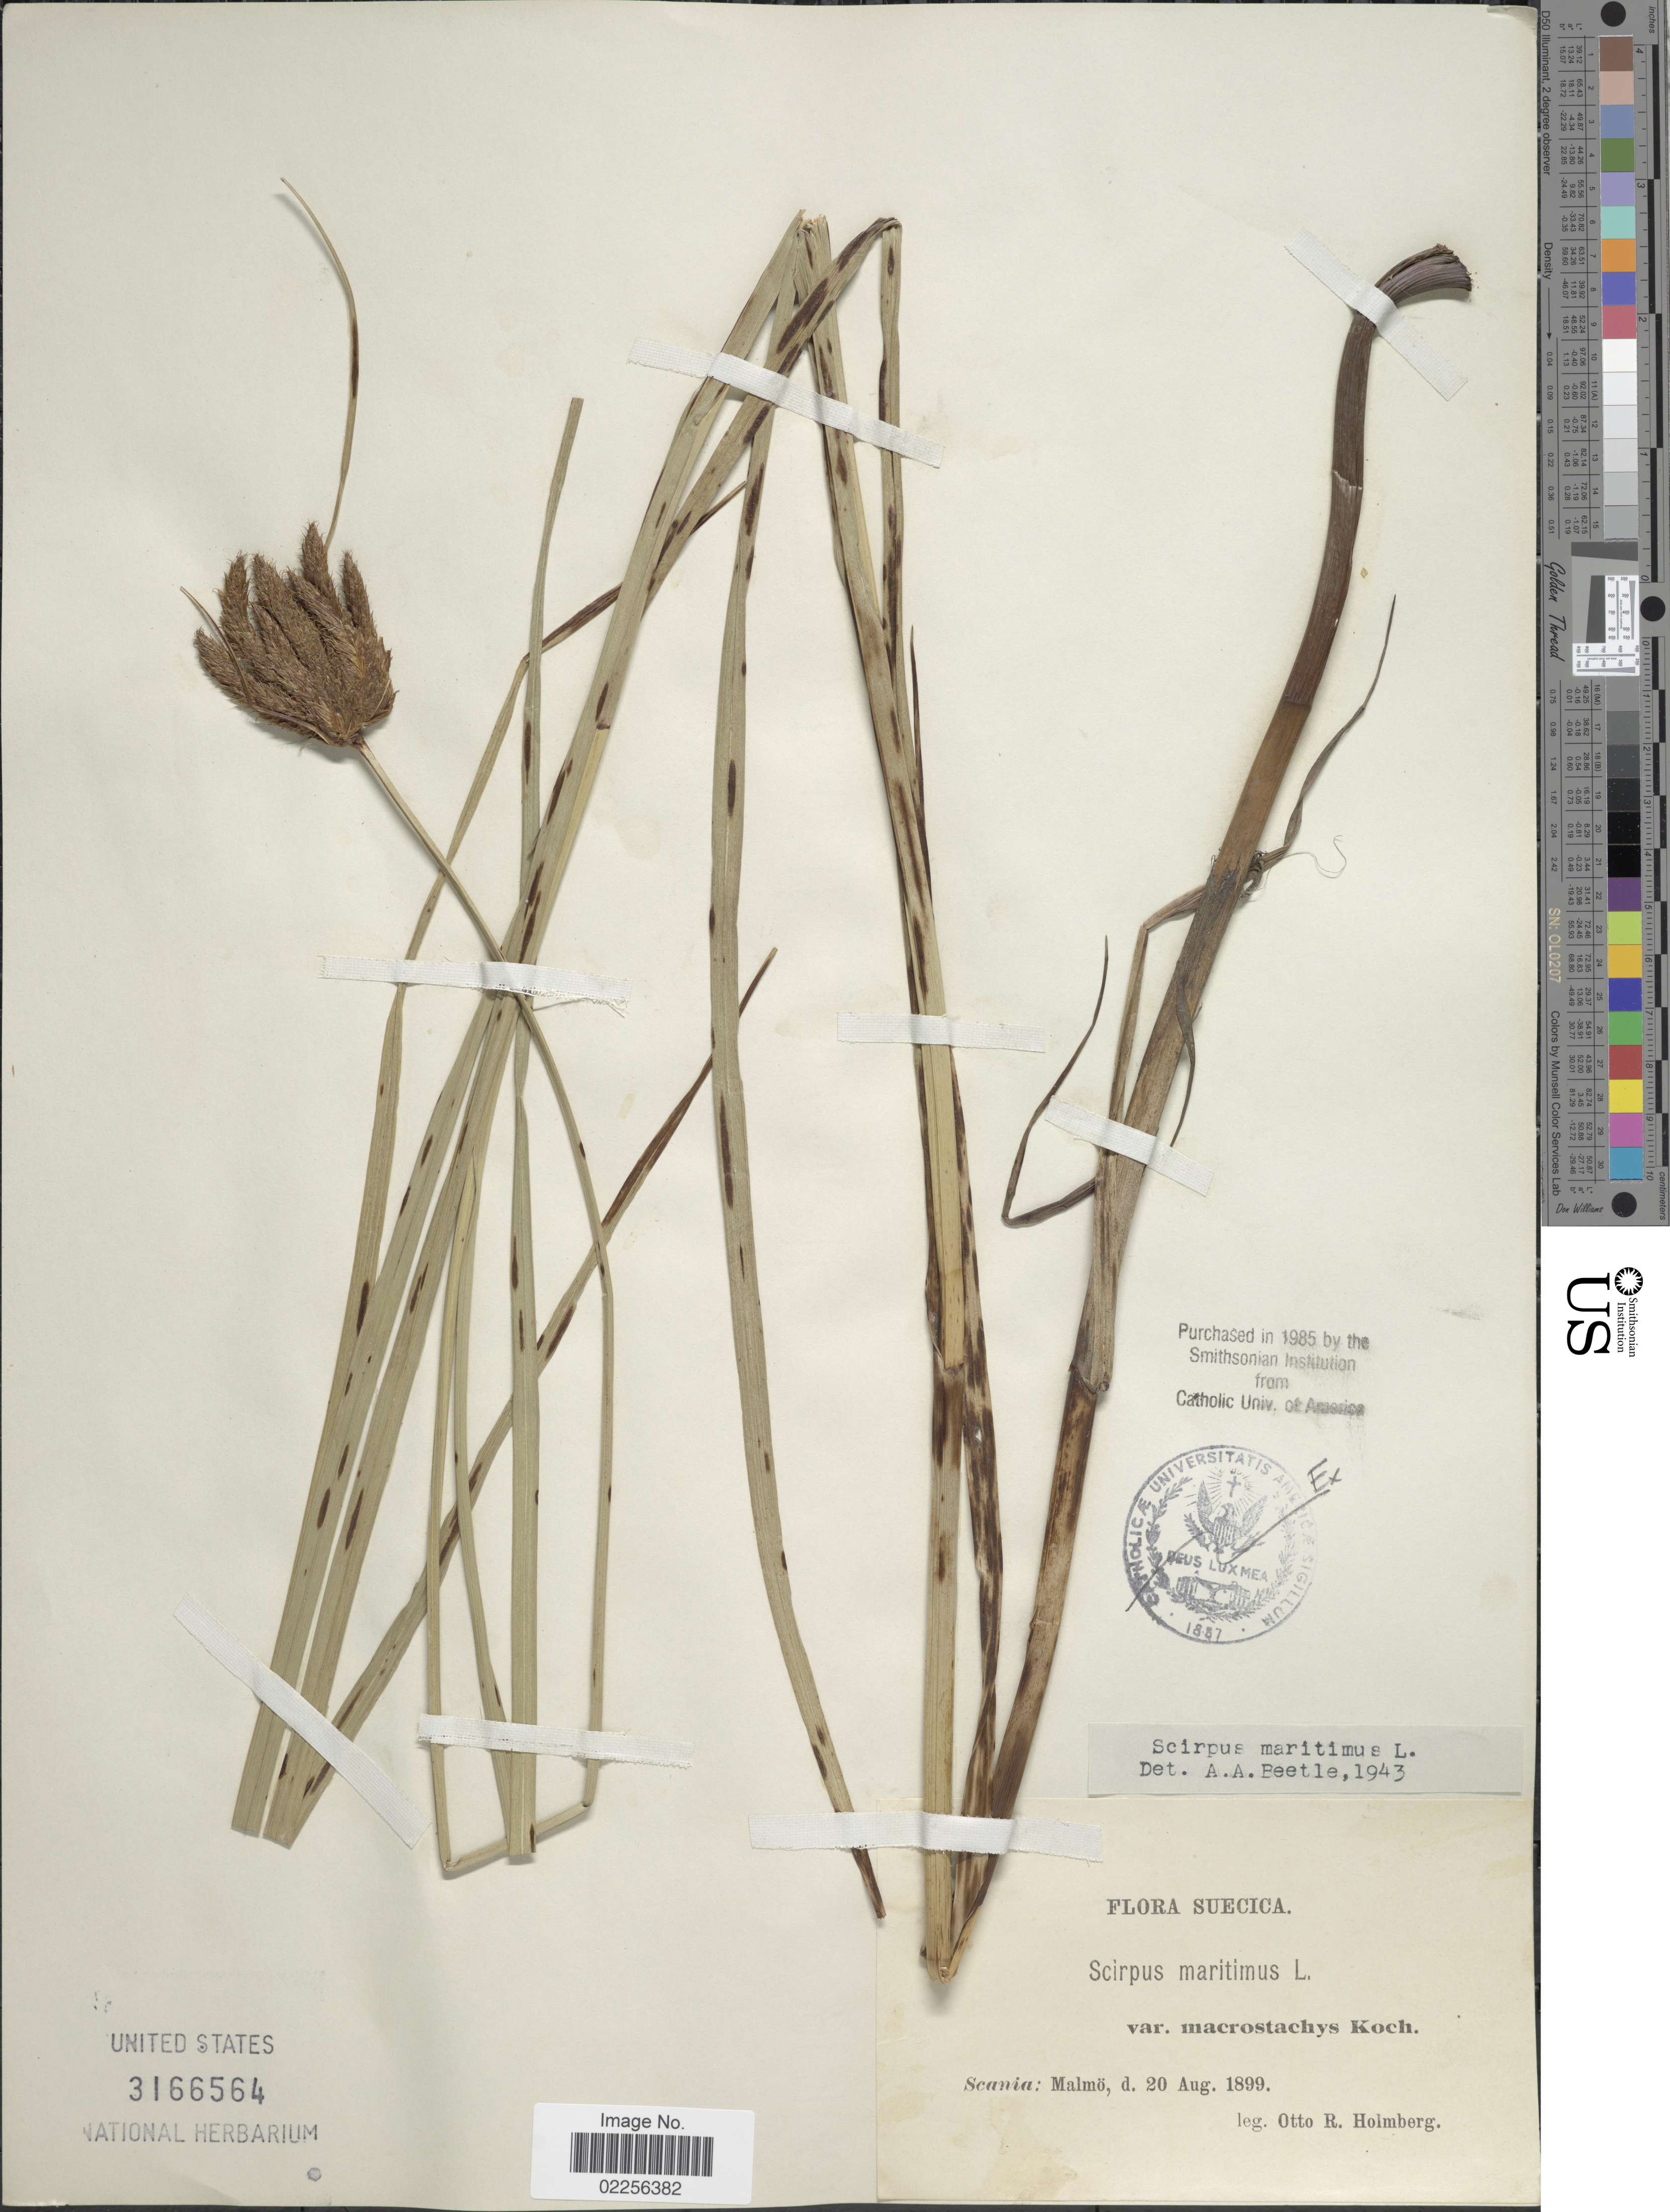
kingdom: Plantae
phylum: Tracheophyta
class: Liliopsida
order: Poales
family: Cyperaceae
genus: Bolboschoenus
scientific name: Bolboschoenus maritimus subsp. maritimus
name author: (L.) Palla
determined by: Strong, Mark T., (BOT), Smithsonian Institution - National Museum of Natural History (UNITED STATES)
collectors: O. Holmberg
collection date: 1899-08-20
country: Sweden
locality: Suecica, Scania, Malmo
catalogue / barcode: US 3166564